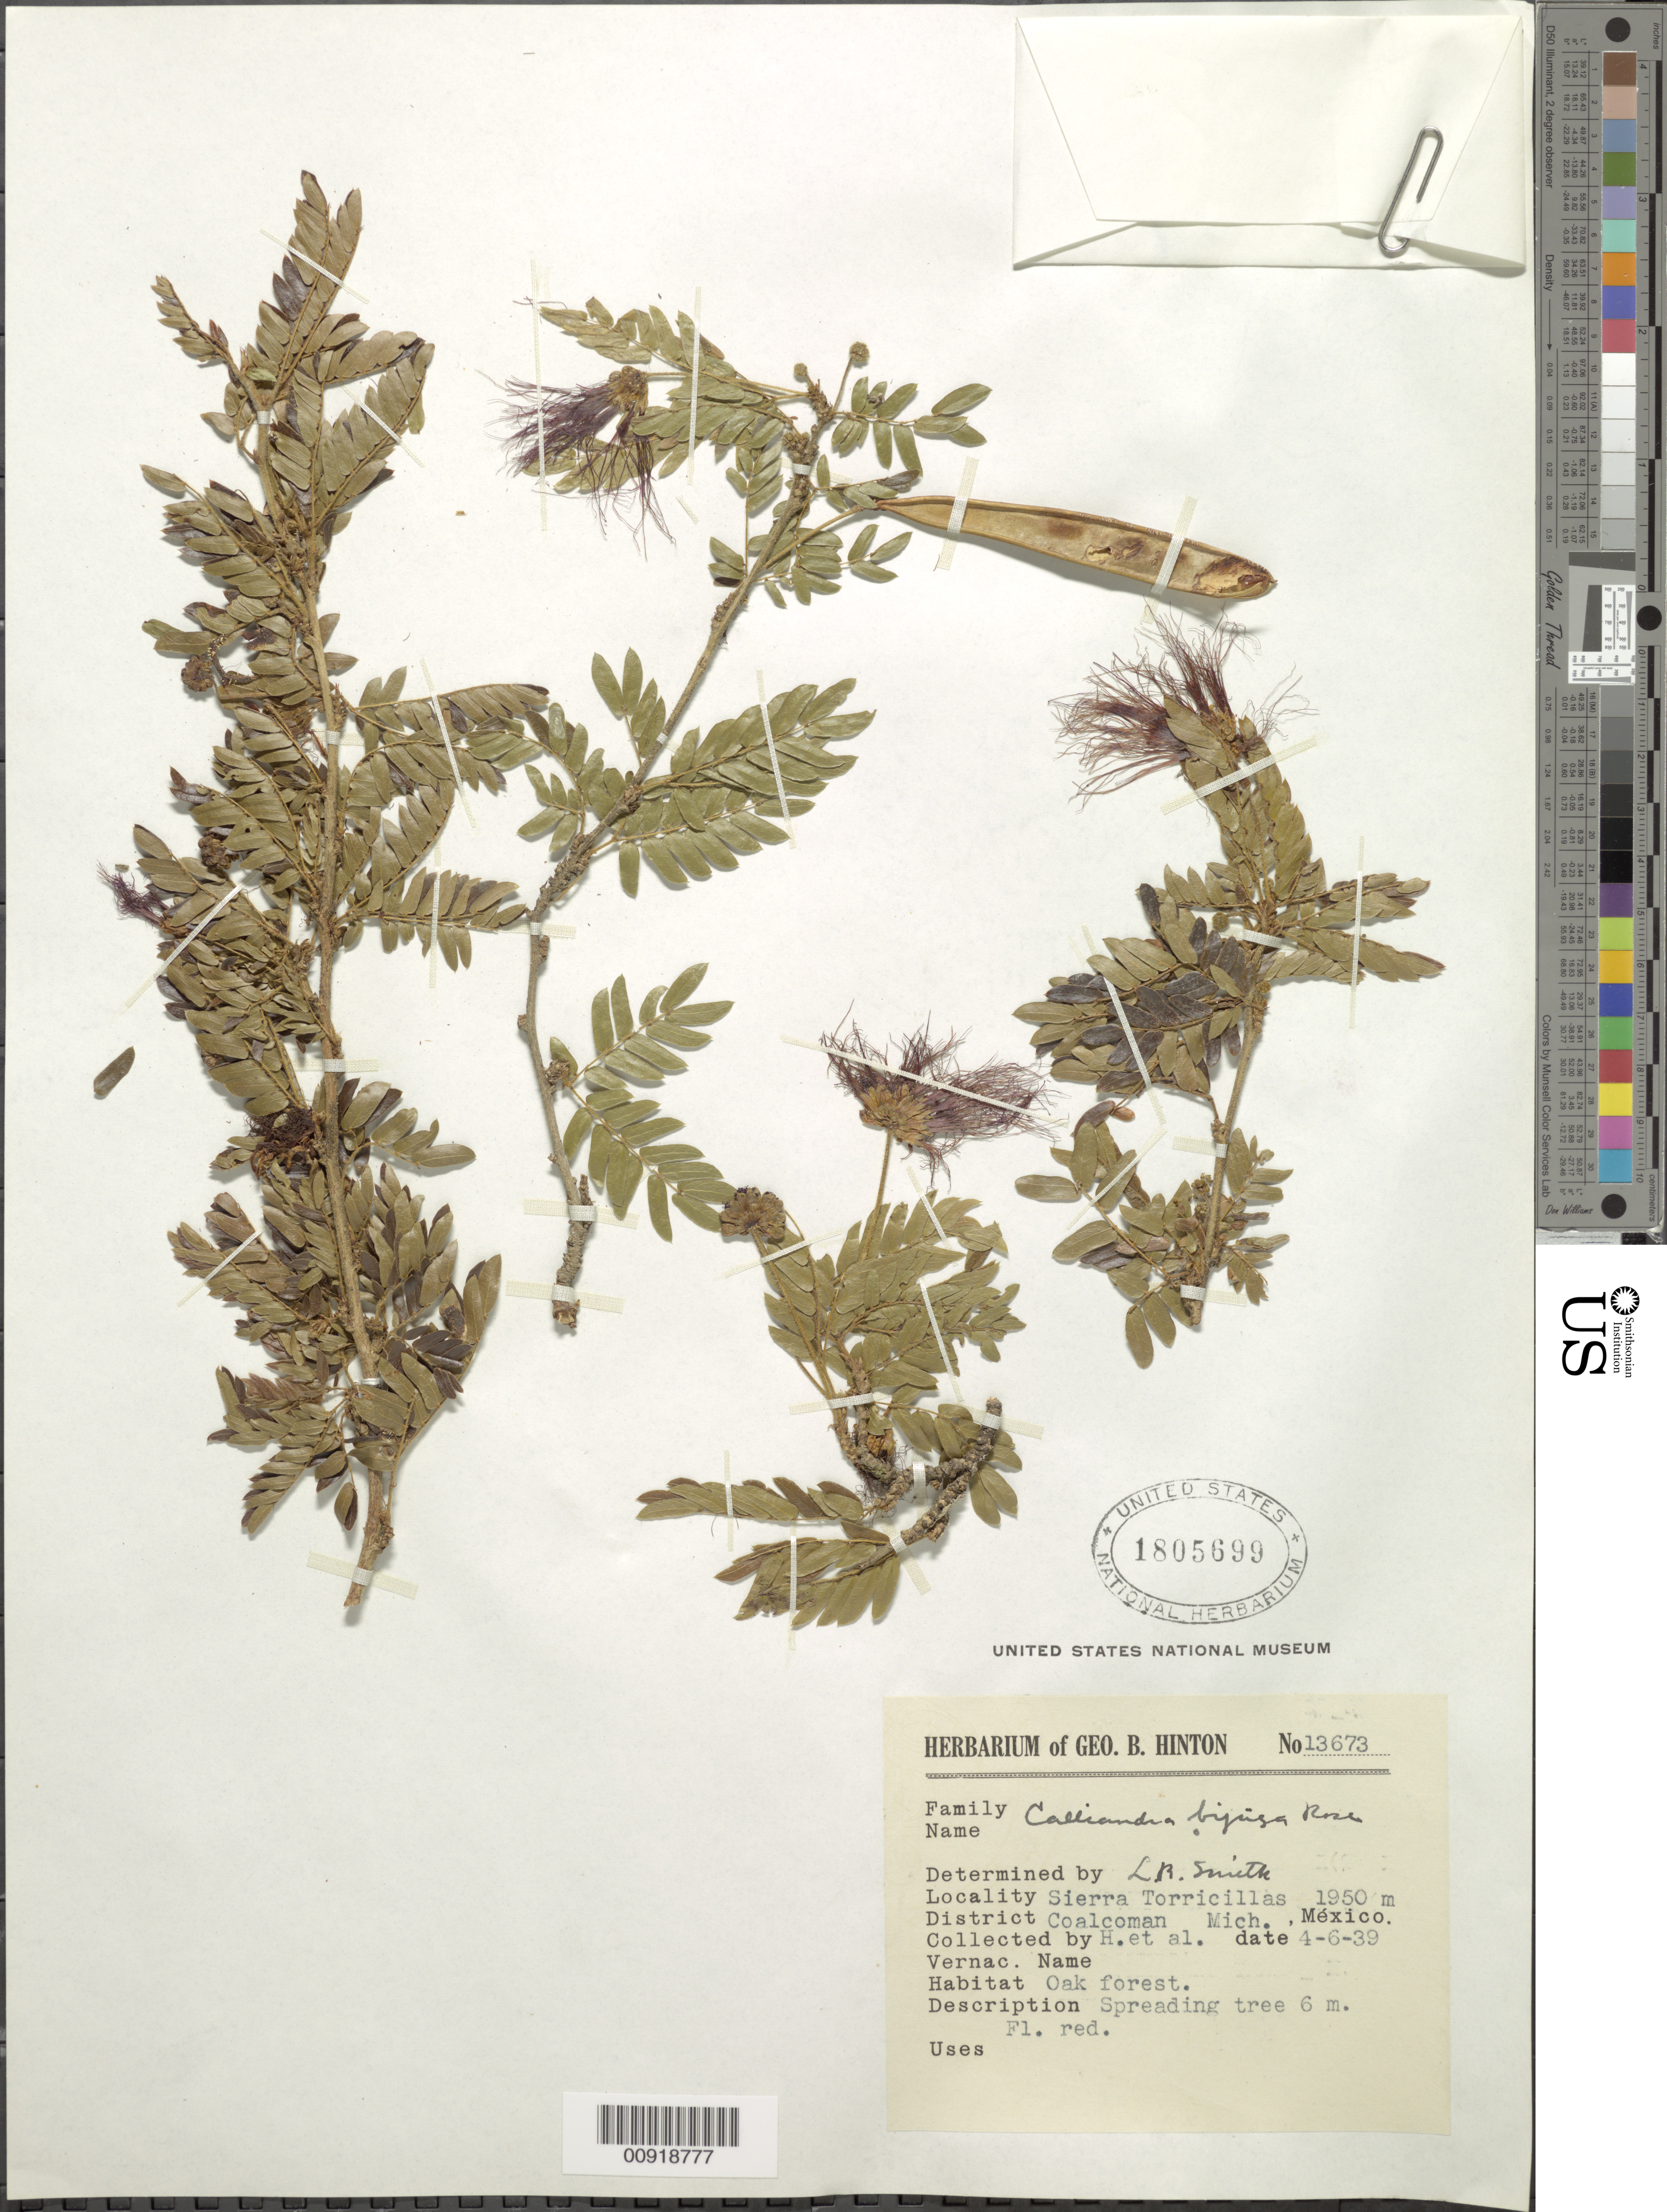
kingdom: Plantae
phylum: Tracheophyta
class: Magnoliopsida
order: Fabales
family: Fabaceae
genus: Calliandra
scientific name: Calliandra bijuga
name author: Rose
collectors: G. B. Hinton & et al.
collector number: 13673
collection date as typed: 06 Apr 1939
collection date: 1939-04-06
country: Mexico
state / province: Michoacán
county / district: Coalcomán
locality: Sierra Torricillas, District Coalcomán, Michoacán.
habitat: Oak forest.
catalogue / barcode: US 1805699